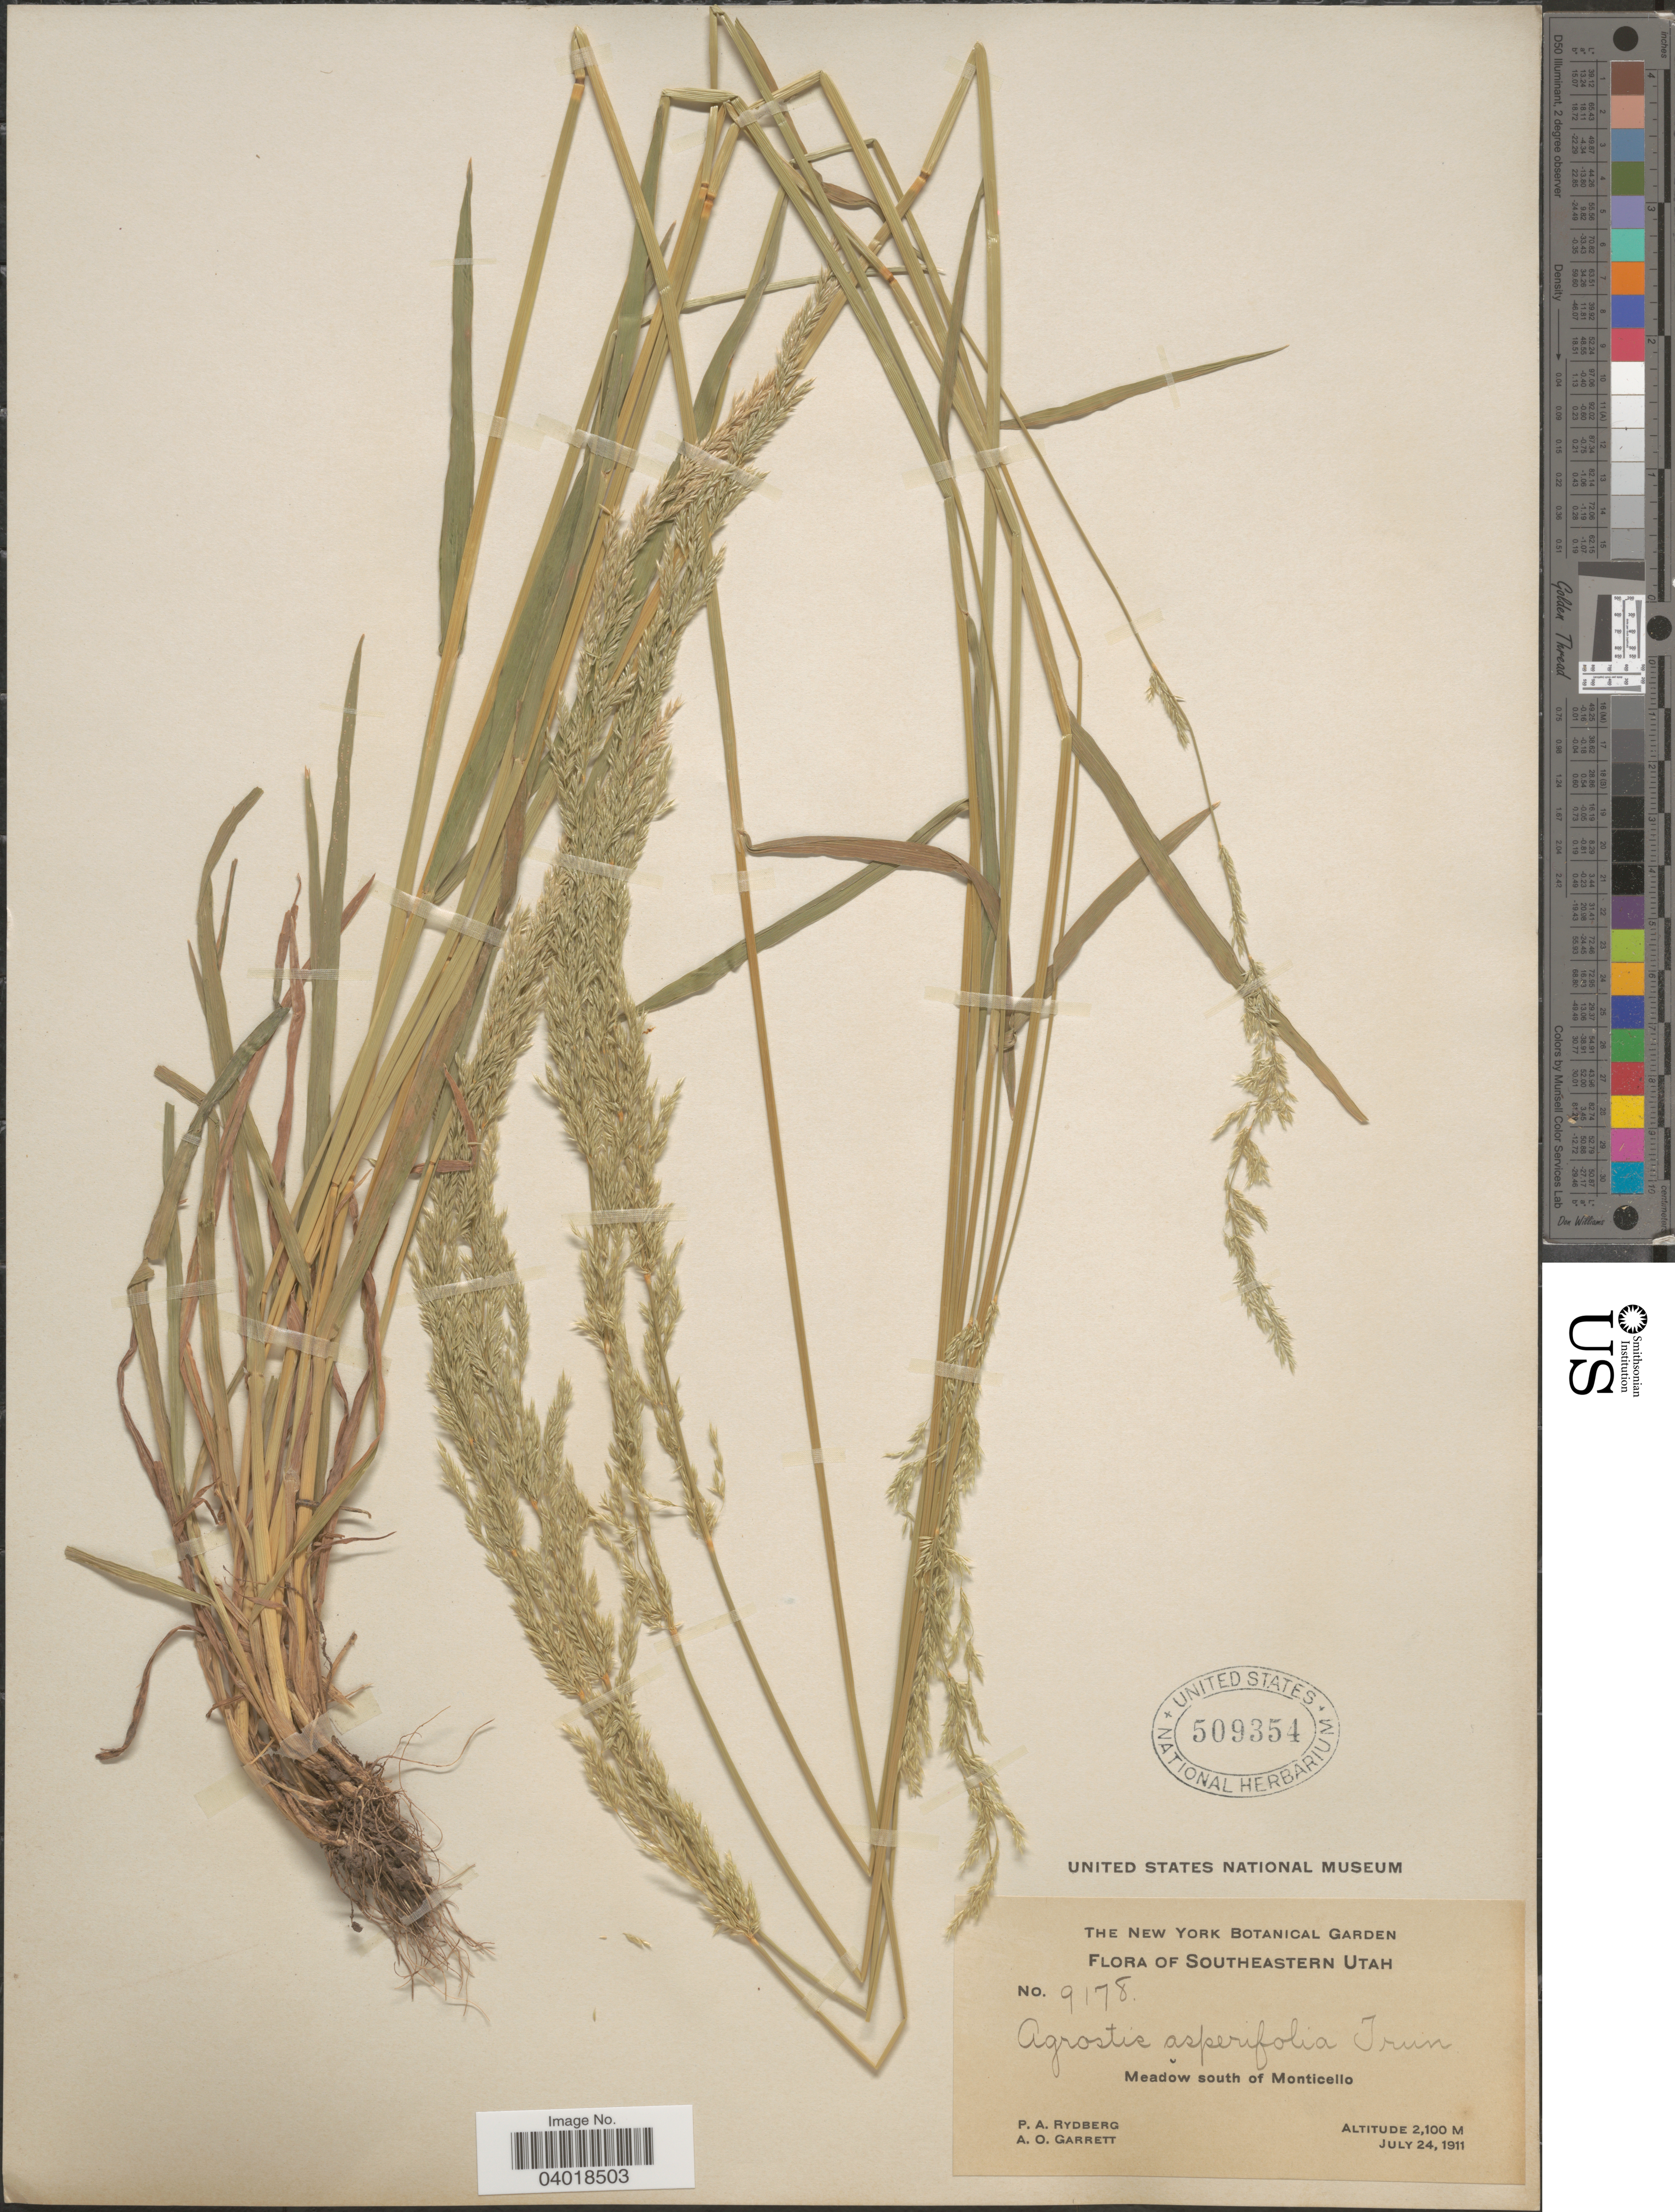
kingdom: Plantae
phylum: Tracheophyta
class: Liliopsida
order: Poales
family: Poaceae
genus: Agrostis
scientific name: Agrostis exarata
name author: Trin.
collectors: P. A. Rydberg & A. O. Garrett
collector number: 9178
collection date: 1911-07-24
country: United States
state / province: Utah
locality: Southeastern Utah. Meadow south of Monticello.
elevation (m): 2100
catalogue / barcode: US 509354